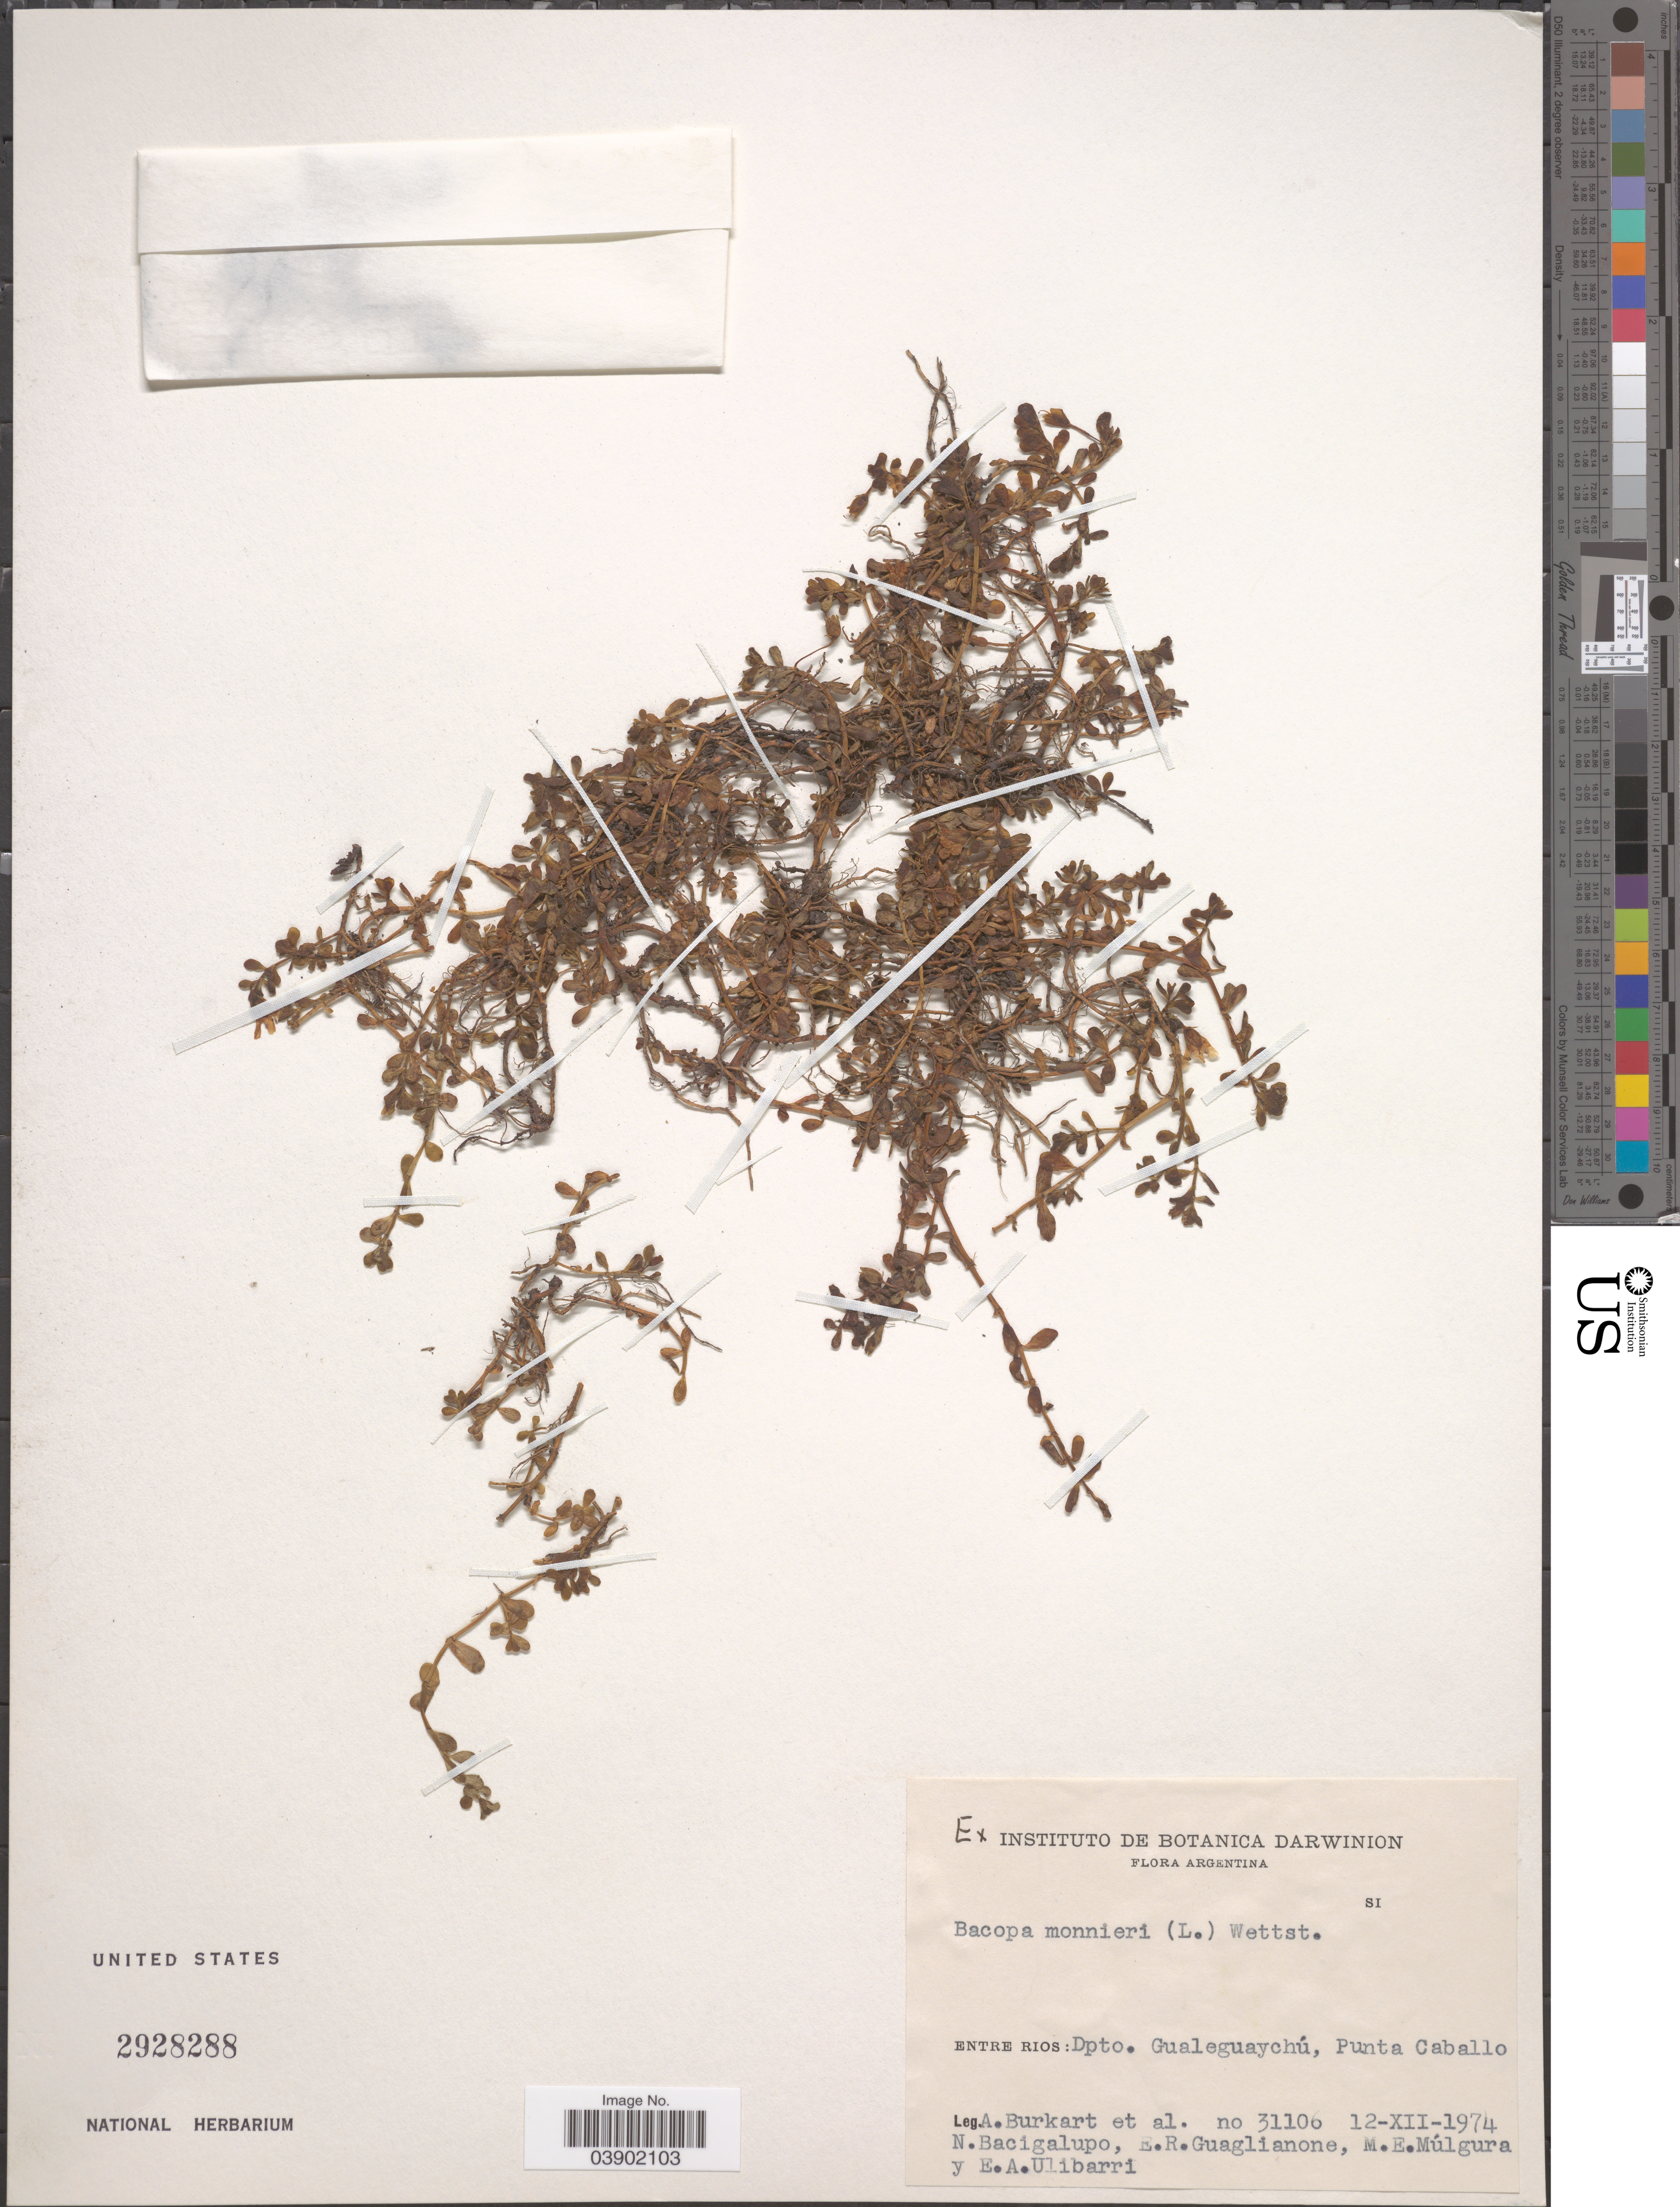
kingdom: Plantae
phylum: Tracheophyta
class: Magnoliopsida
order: Lamiales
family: Plantaginaceae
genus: Bacopa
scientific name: Bacopa monnieri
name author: (L.) Pennell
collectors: A. E. Burkart, N. M. Bacigalupo, E. R. Guaglianone, M. E. Múlgura & E. A. Ulibarri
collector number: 31106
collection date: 1974-12-12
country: Argentina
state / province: Entre Rios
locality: Dpto. Gualeguaychú, Punta Caballo.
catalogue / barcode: US 2928288